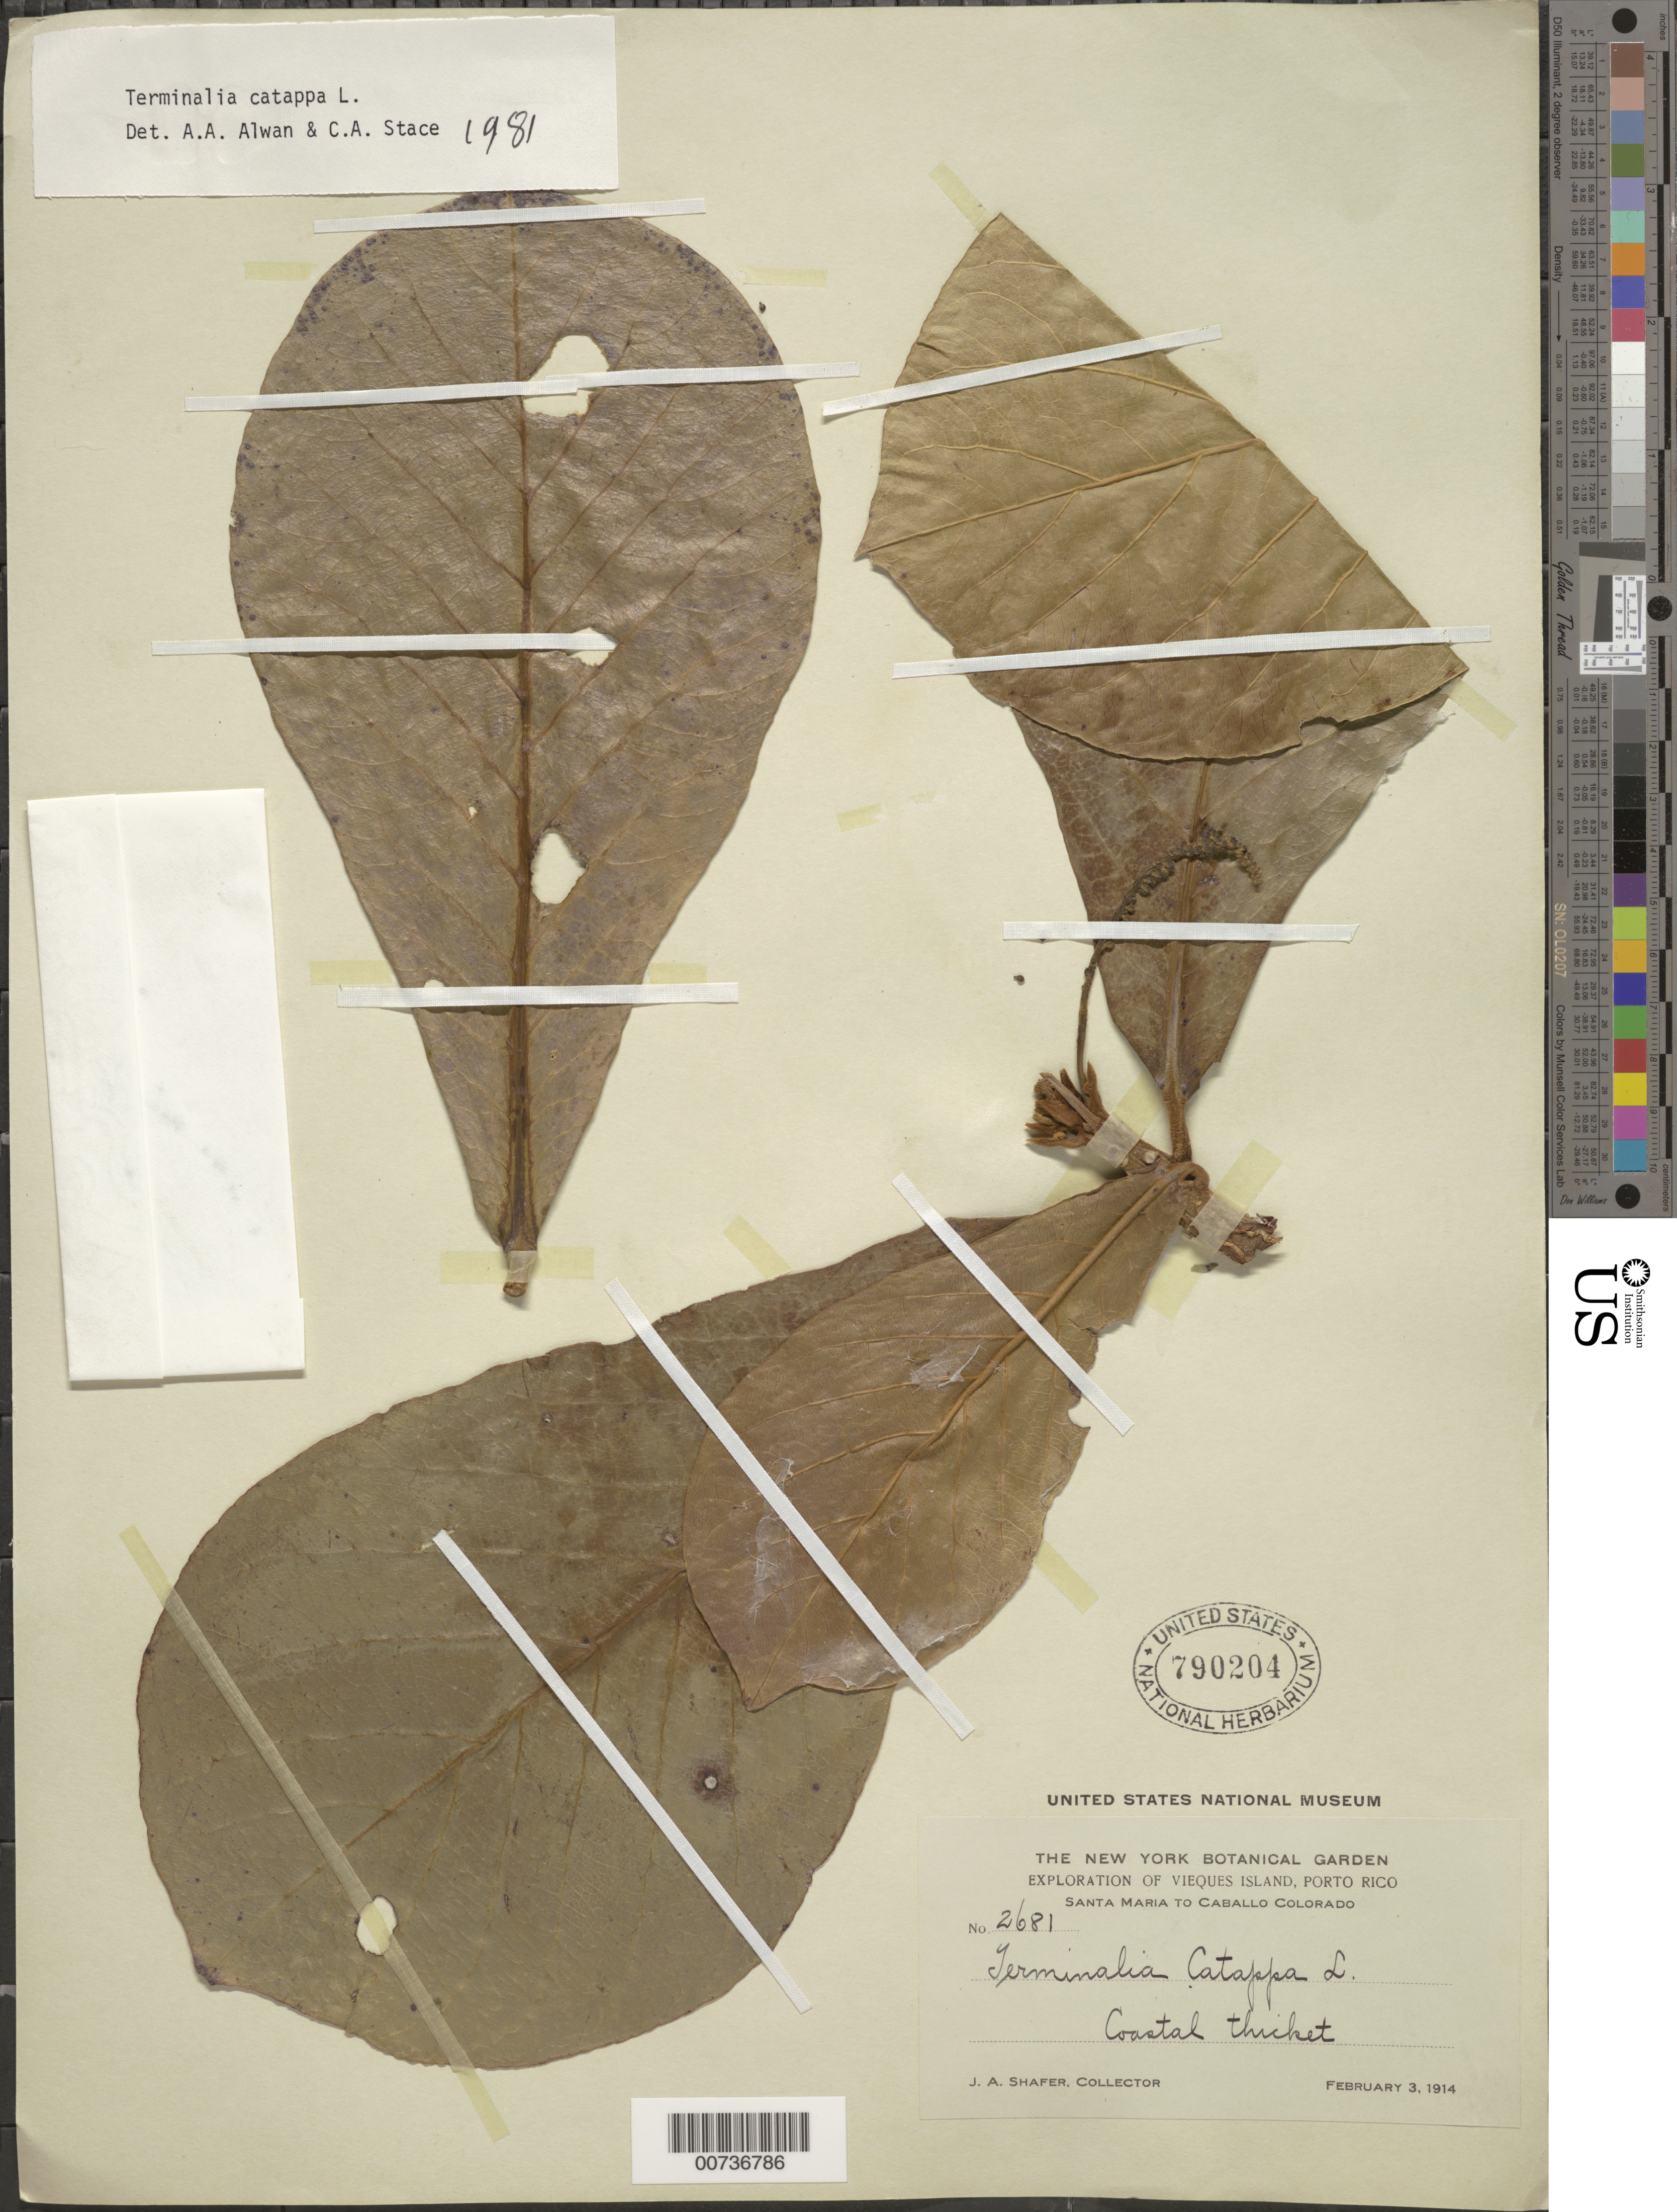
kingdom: Plantae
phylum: Tracheophyta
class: Magnoliopsida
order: Myrtales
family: Combretaceae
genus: Terminalia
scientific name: Terminalia catappa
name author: L.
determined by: Alwan, A. R.; Stace, C. A.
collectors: J. A. Shafer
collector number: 2681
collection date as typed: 03 Feb 1914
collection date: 1914-02-03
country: Puerto Rico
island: Vieques I.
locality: Santa María to Caballo Colorado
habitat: Coastal thicket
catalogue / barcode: US 790204